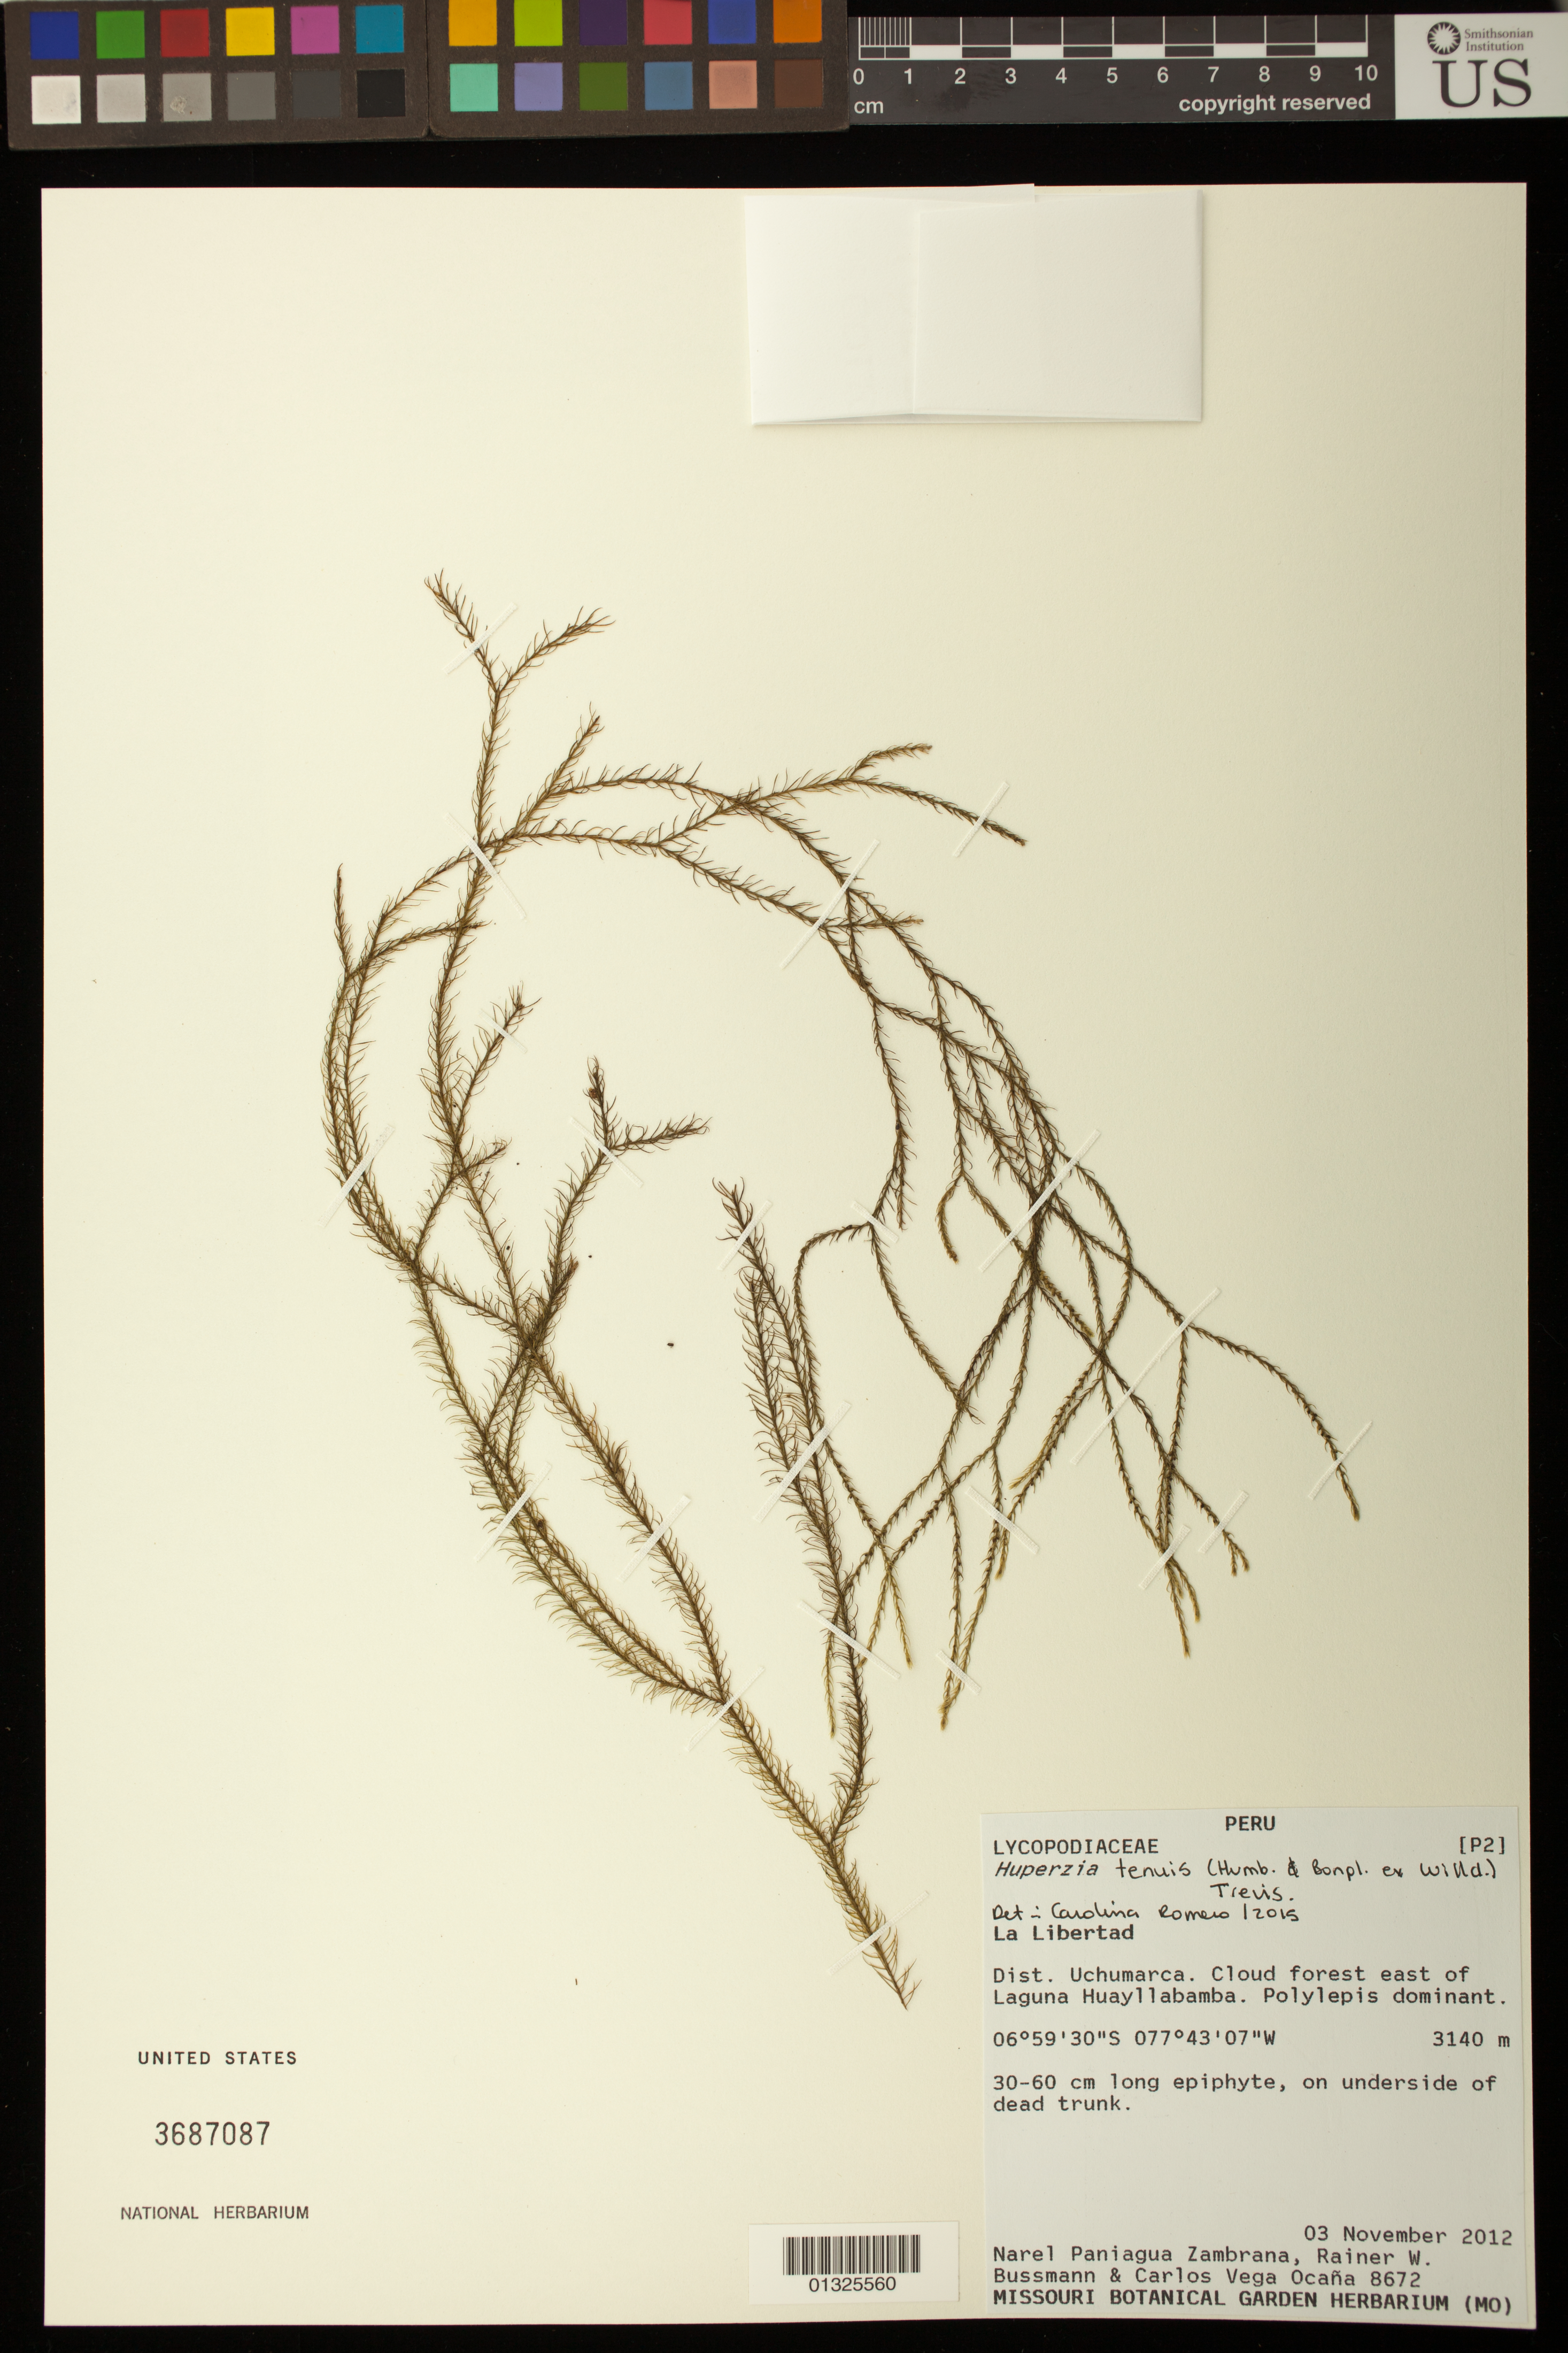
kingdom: Plantae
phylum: Tracheophyta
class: Lycopodiopsida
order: Lycopodiales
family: Lycopodiaceae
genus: Phlegmariurus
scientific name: Phlegmariurus tenuis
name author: (Humb. & Bonpl. ex Willd.) B. Øllg.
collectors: N. Paniagua Zambrana, R. W. Bussmann & C. Vega Ocaña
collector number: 8672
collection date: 2012-11-03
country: Peru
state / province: La Libertad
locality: Uchumarca District, Cloud forest east of Laguna Huayllabamba.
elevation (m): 3140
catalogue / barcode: US 3687087